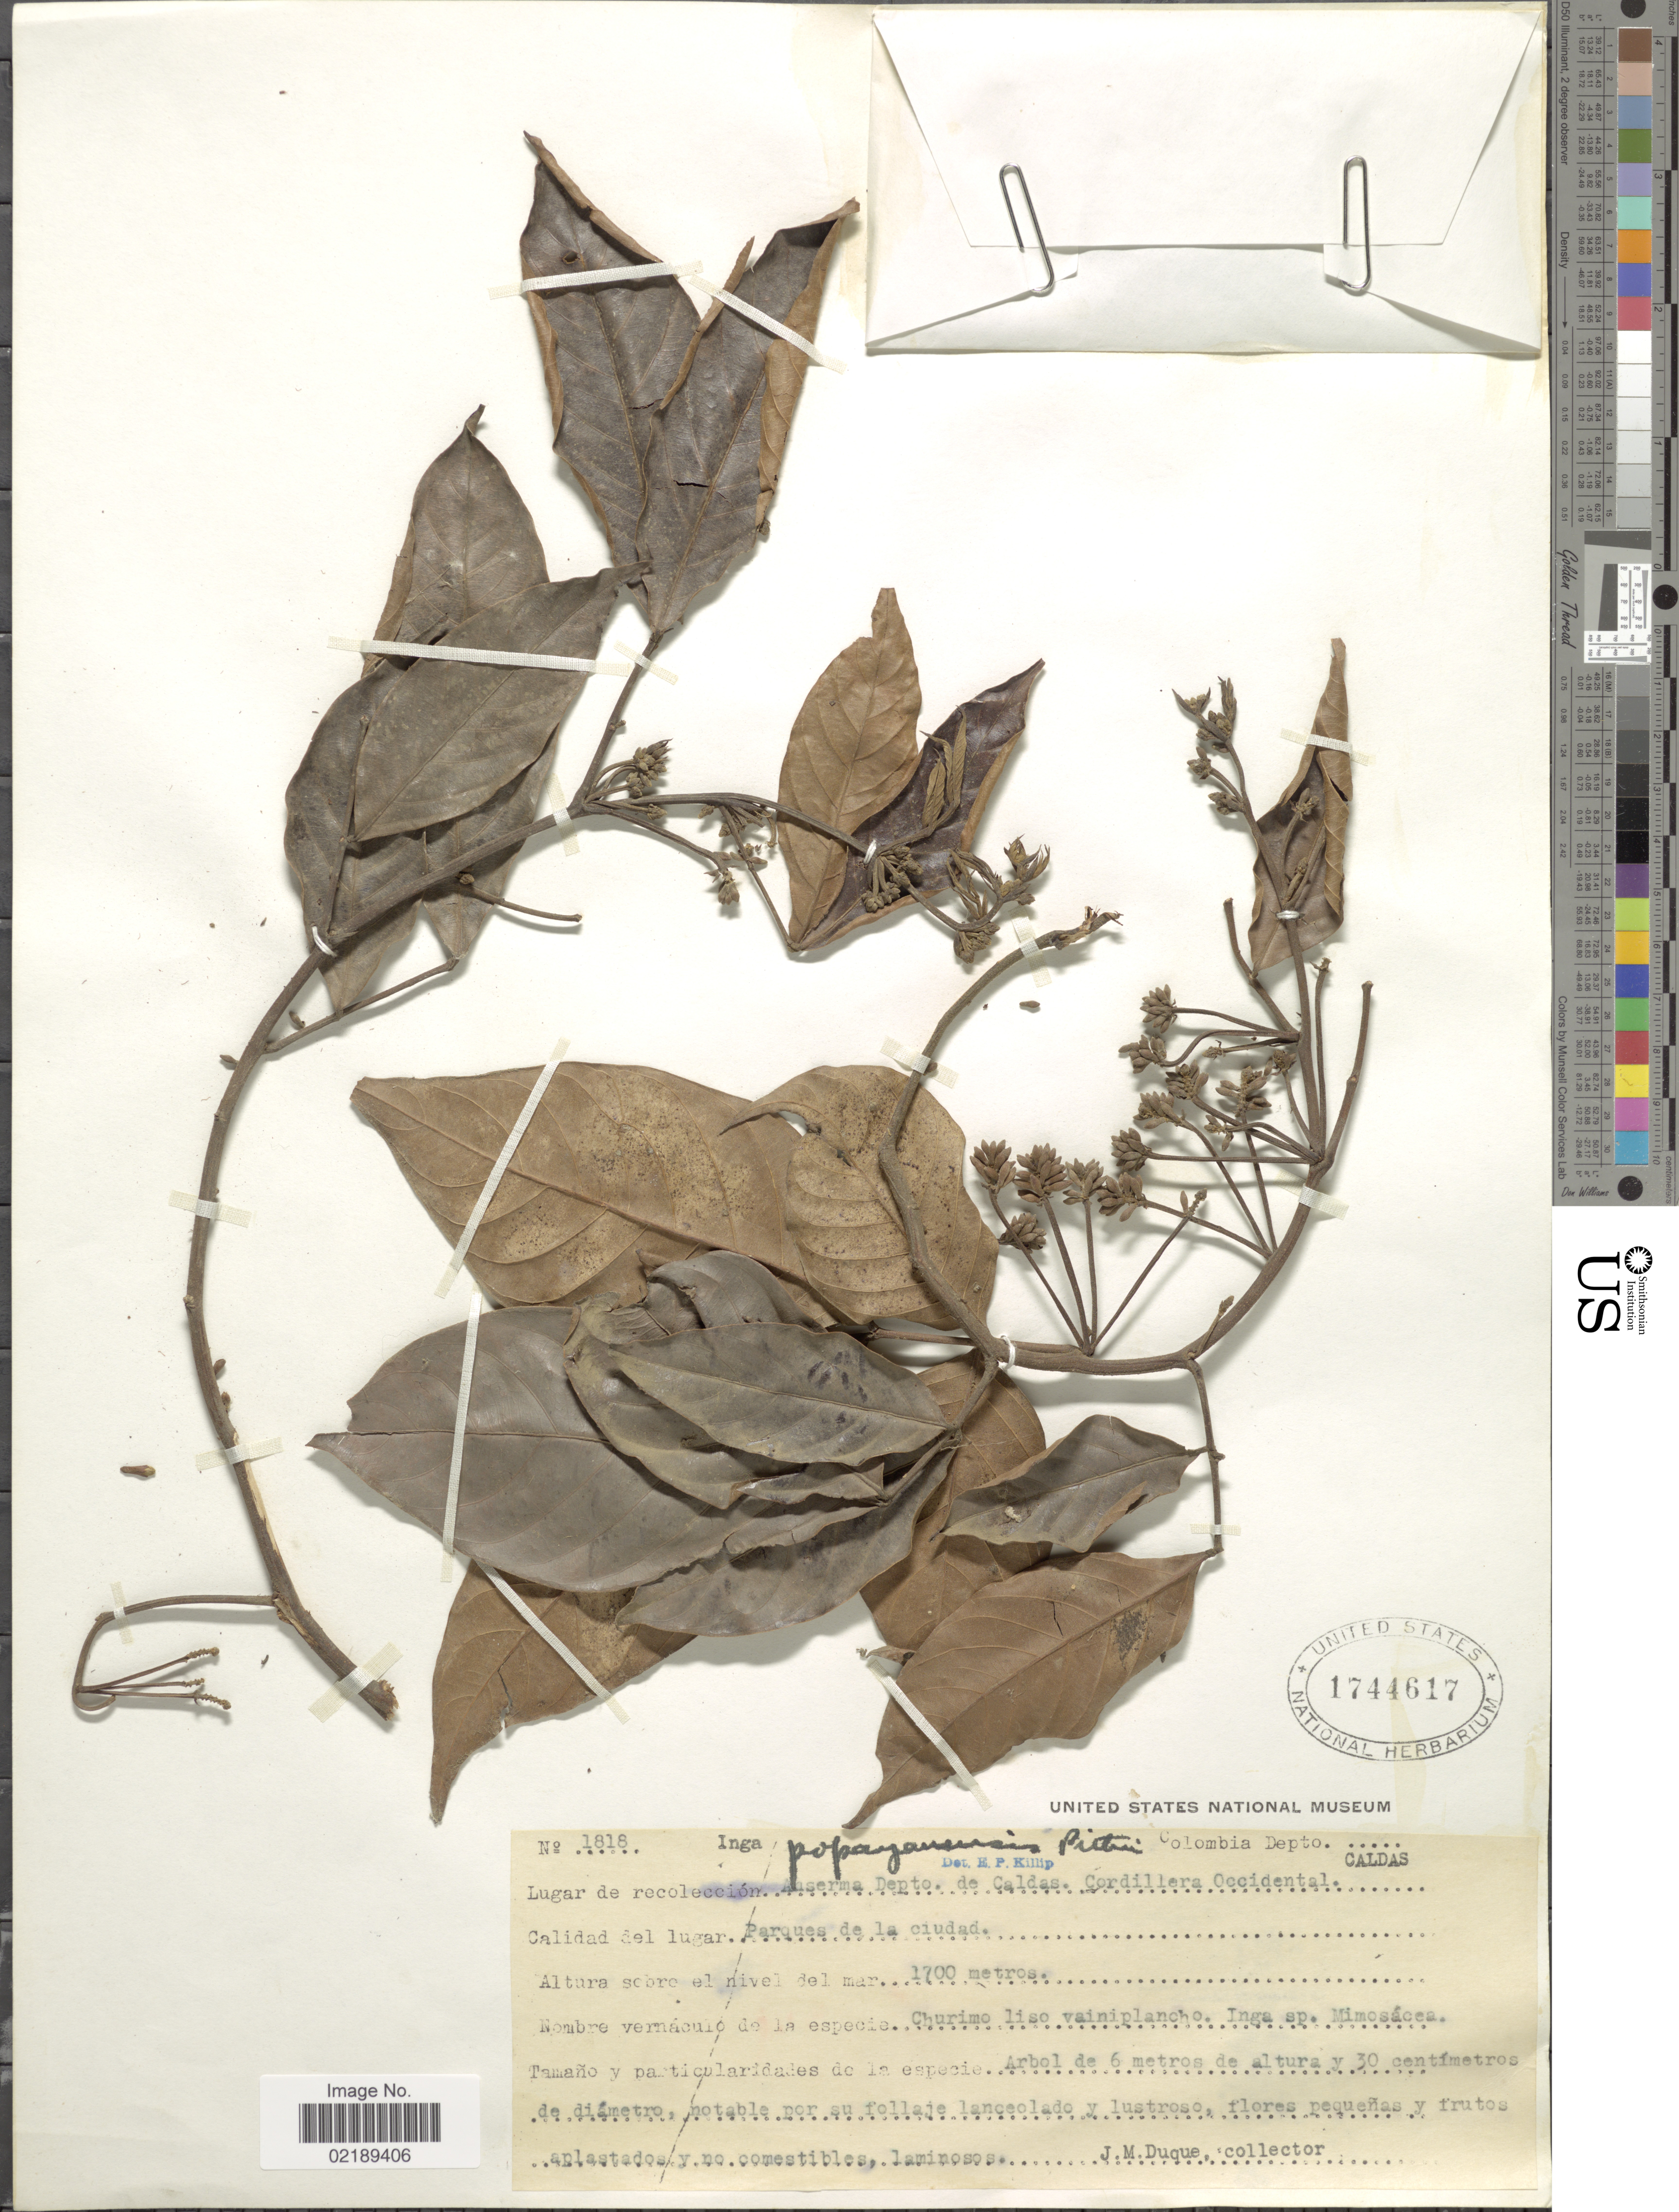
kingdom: Plantae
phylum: Tracheophyta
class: Magnoliopsida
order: Fabales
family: Fabaceae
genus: Inga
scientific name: Inga punctata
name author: Willd.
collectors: J. Duque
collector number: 1818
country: Colombia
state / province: Caldas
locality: Anserma, Cordillera Occidental, Parques de la ciudad.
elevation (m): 1700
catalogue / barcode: US 1744617